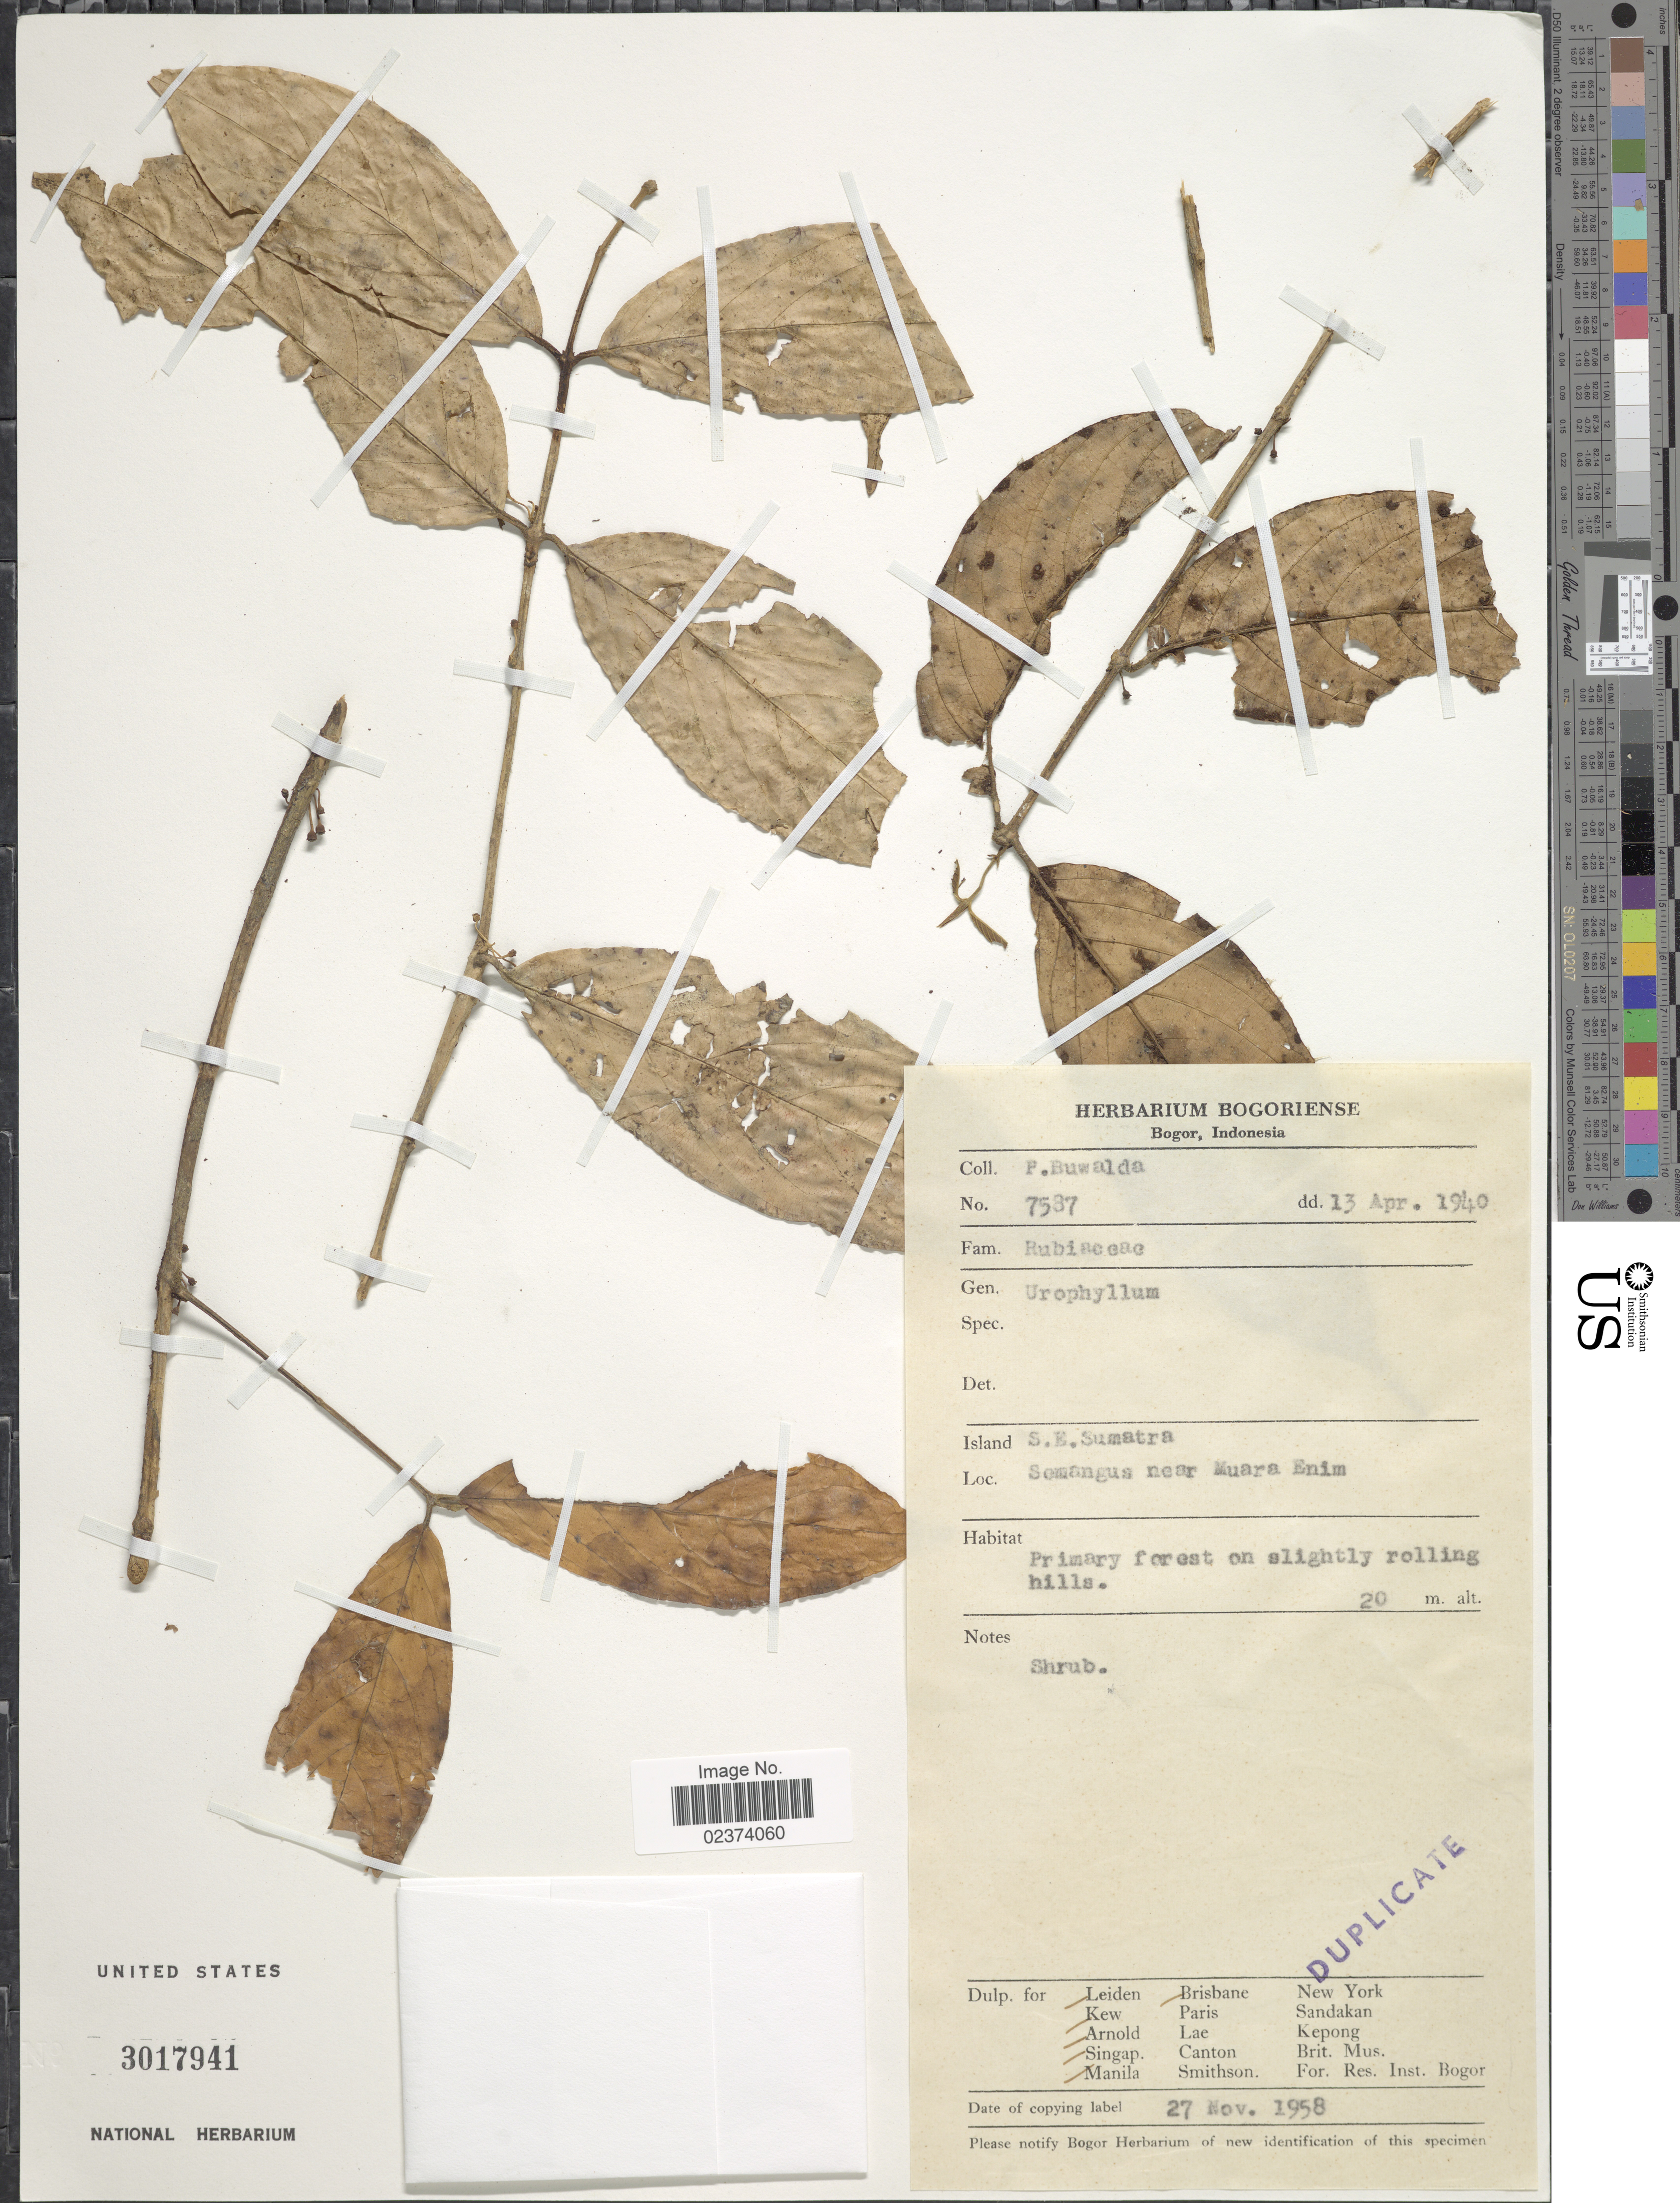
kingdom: Plantae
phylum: Tracheophyta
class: Magnoliopsida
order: Gentianales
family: Rubiaceae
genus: Urophyllum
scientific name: Urophyllum sp.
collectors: P. Buwalda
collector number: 7587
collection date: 1940-04-13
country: Indonesia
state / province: Sumatra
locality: S.E. Sumatra, Semangus near Muara Enim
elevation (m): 20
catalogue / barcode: US 3017941